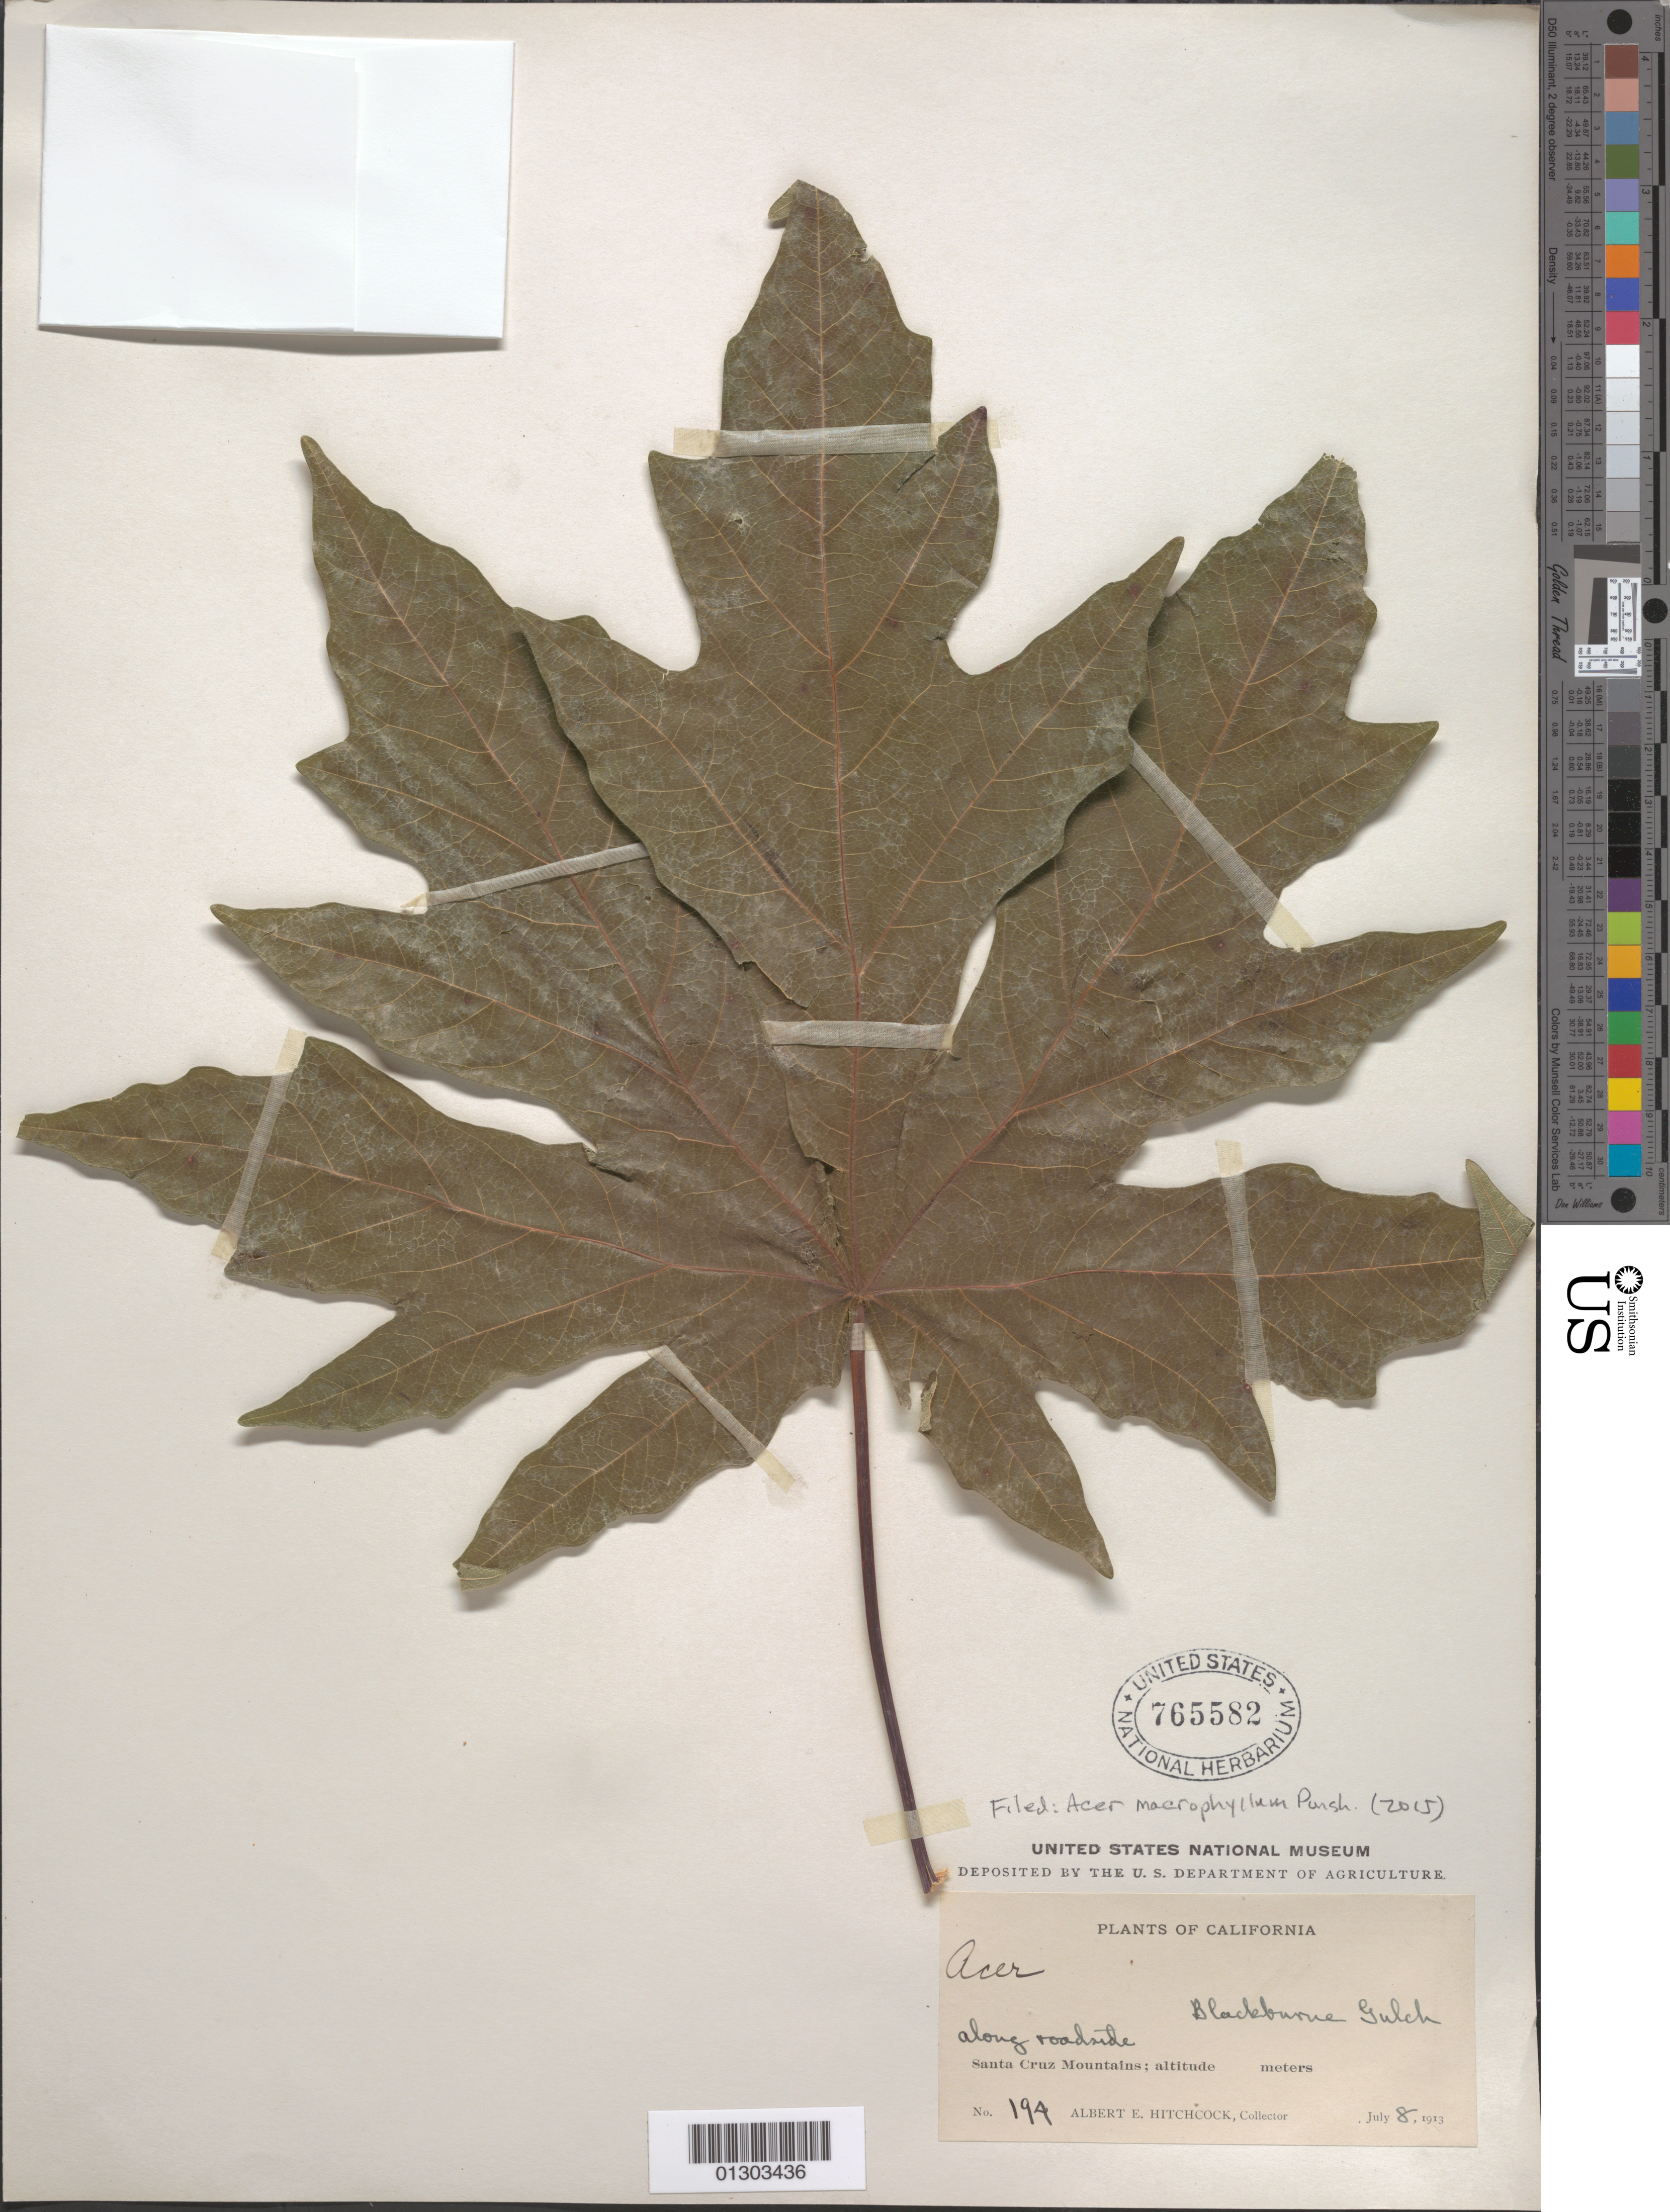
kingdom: Plantae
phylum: Tracheophyta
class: Magnoliopsida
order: Sapindales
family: Sapindaceae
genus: Acer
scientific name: Acer macrophyllum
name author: Pursh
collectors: A. Hitchcock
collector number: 194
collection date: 1913-07-08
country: United States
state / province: California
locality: Santa Cruz Mountains, Blackburne Gulch.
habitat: Along roadside.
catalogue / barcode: US 765582